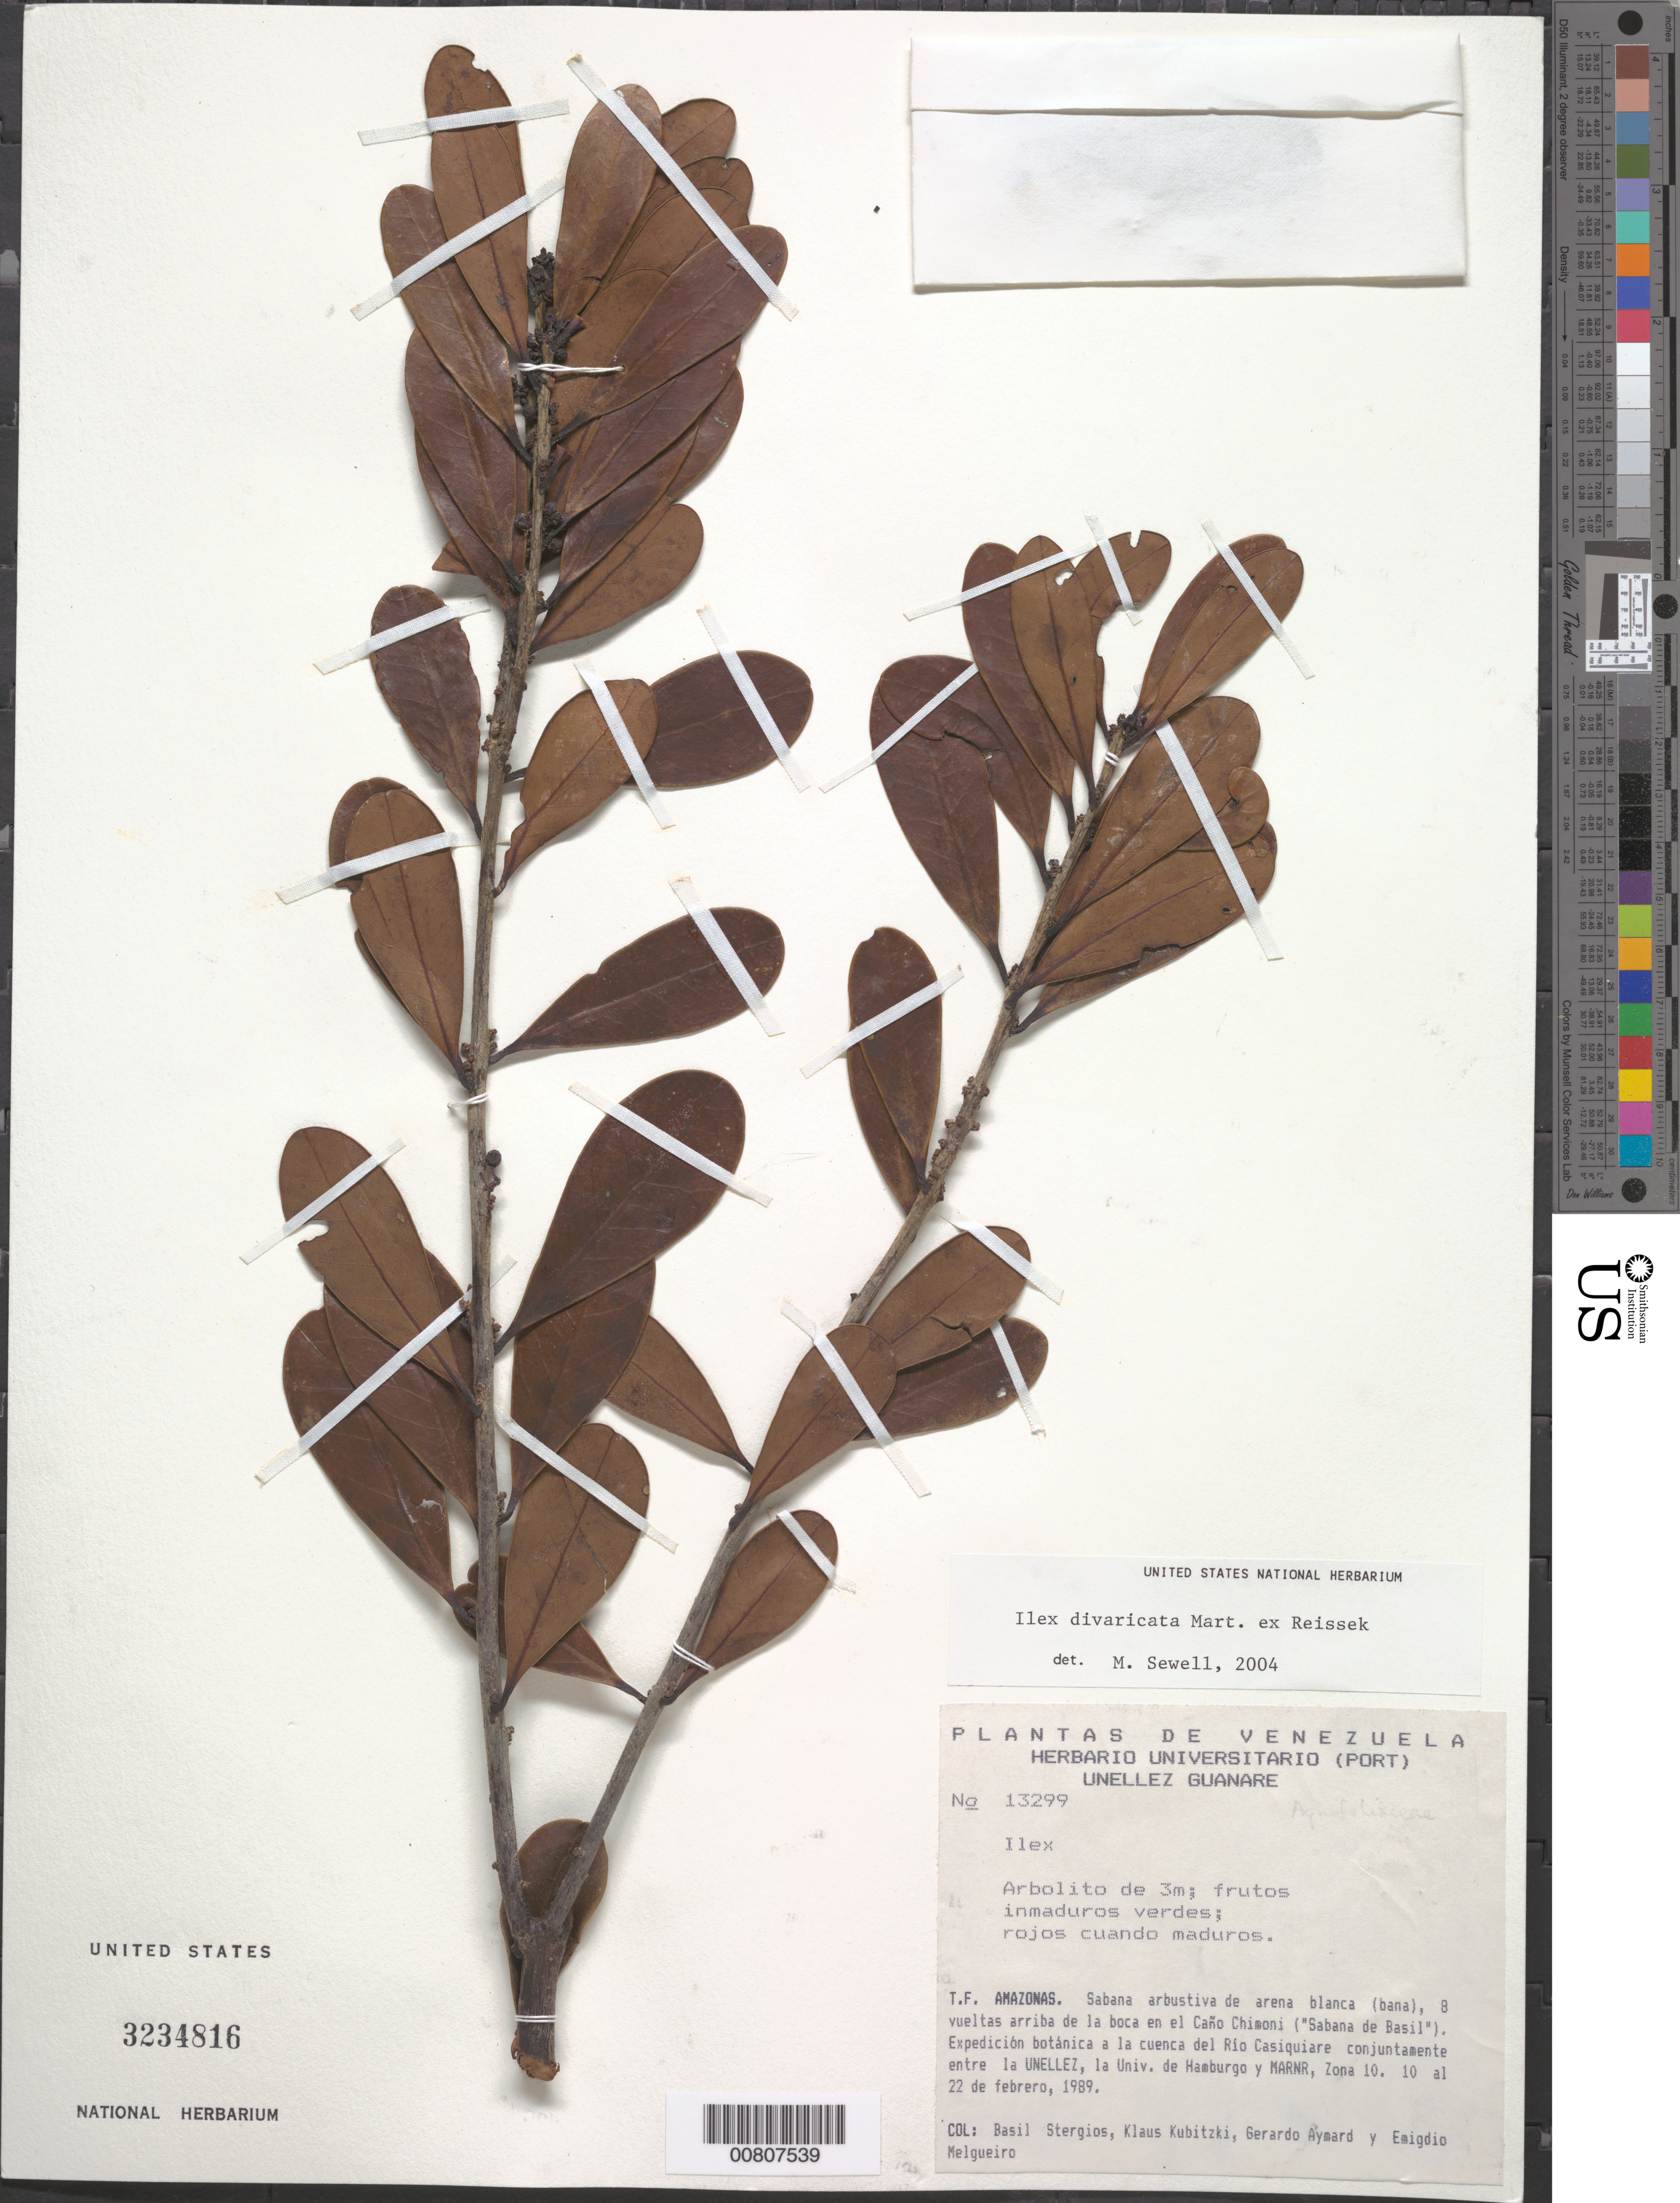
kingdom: Plantae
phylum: Tracheophyta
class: Magnoliopsida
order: Aquifoliales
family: Aquifoliaceae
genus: Ilex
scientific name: Ilex divaricata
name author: Mart. ex Reissek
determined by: Sewell, M.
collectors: B. G. Stergios, K. Kubitzki, G. A. Aymard & E. Melgueiro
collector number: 13299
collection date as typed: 10-Feb-89 to 22-Feb-89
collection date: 1989-02-10/1989-02-22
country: Venezuela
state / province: Amazonas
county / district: Río Negro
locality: Río Casiquiare basin; Caño Chimoni ("Sabana de Basil")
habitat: Sabana arbustiva de arena blanca (bana) ('shrub island on white sand')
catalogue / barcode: US 3234816